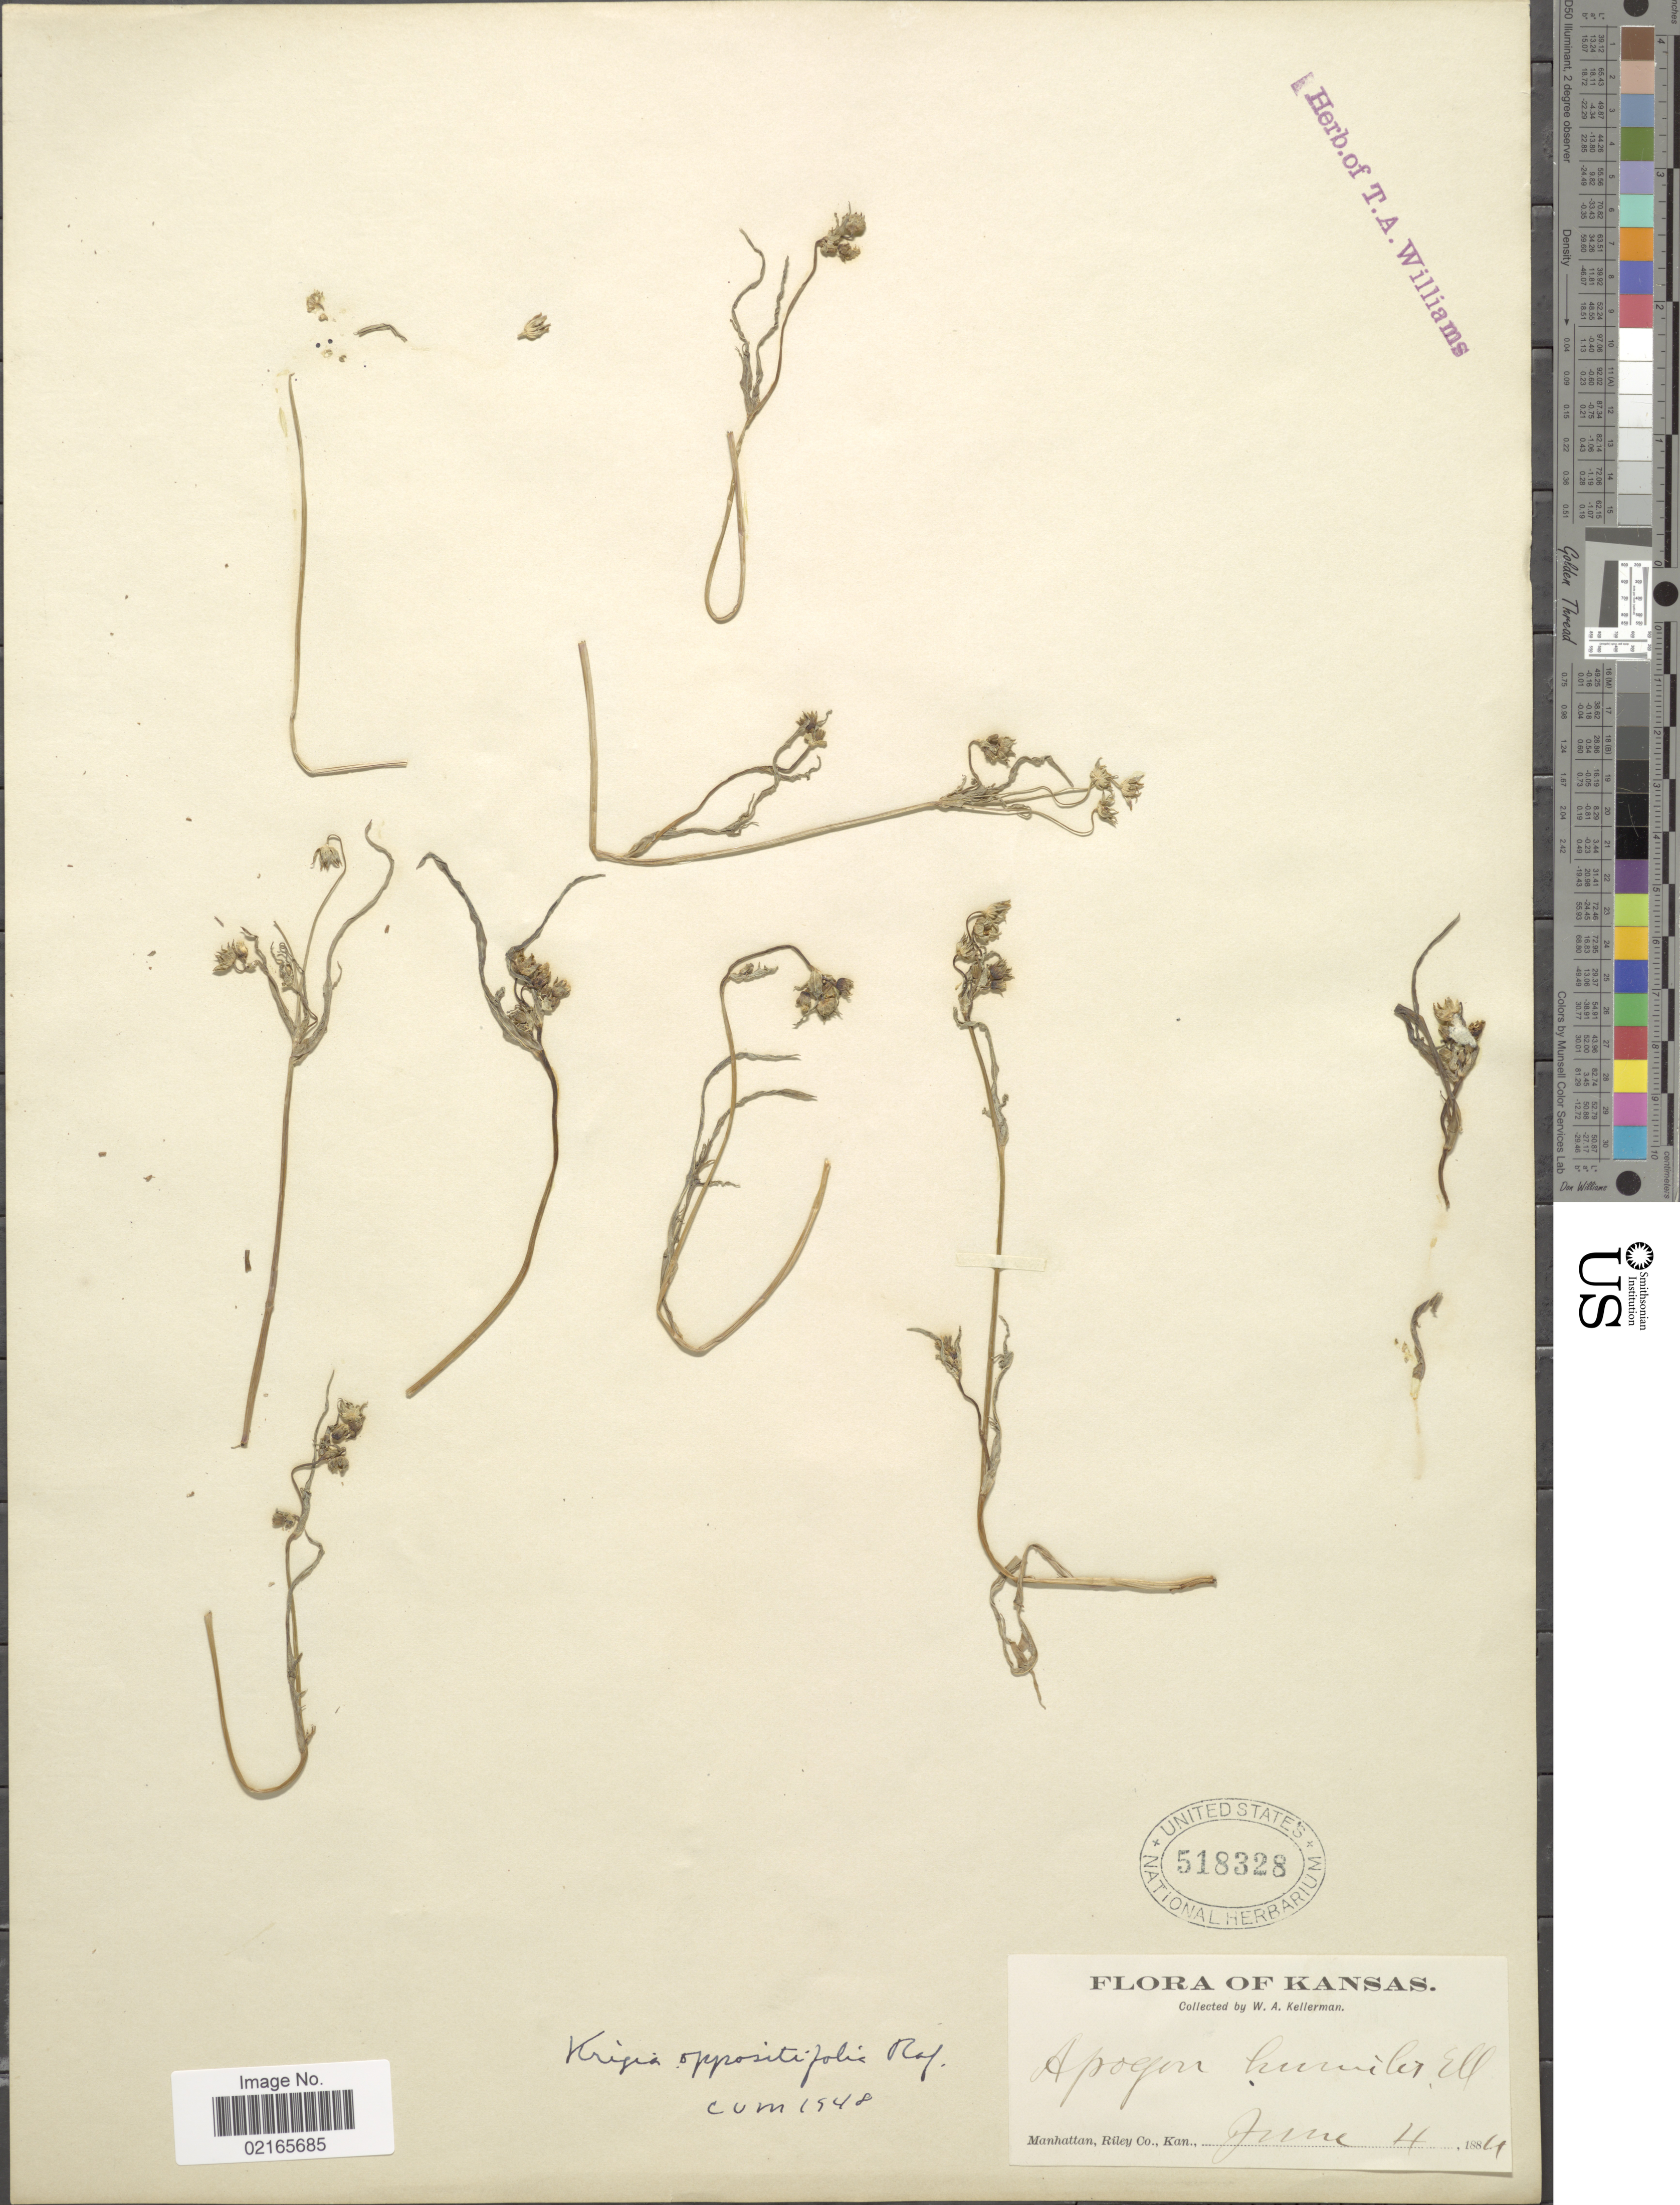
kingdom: Plantae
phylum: Tracheophyta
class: Magnoliopsida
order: Asterales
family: Asteraceae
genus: Krigia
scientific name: Krigia oppositifolia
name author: Raf.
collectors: W. Kellerman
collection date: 1884-06-04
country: United States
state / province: Kansas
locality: Manhattan, Riley Co.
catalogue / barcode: US 518328